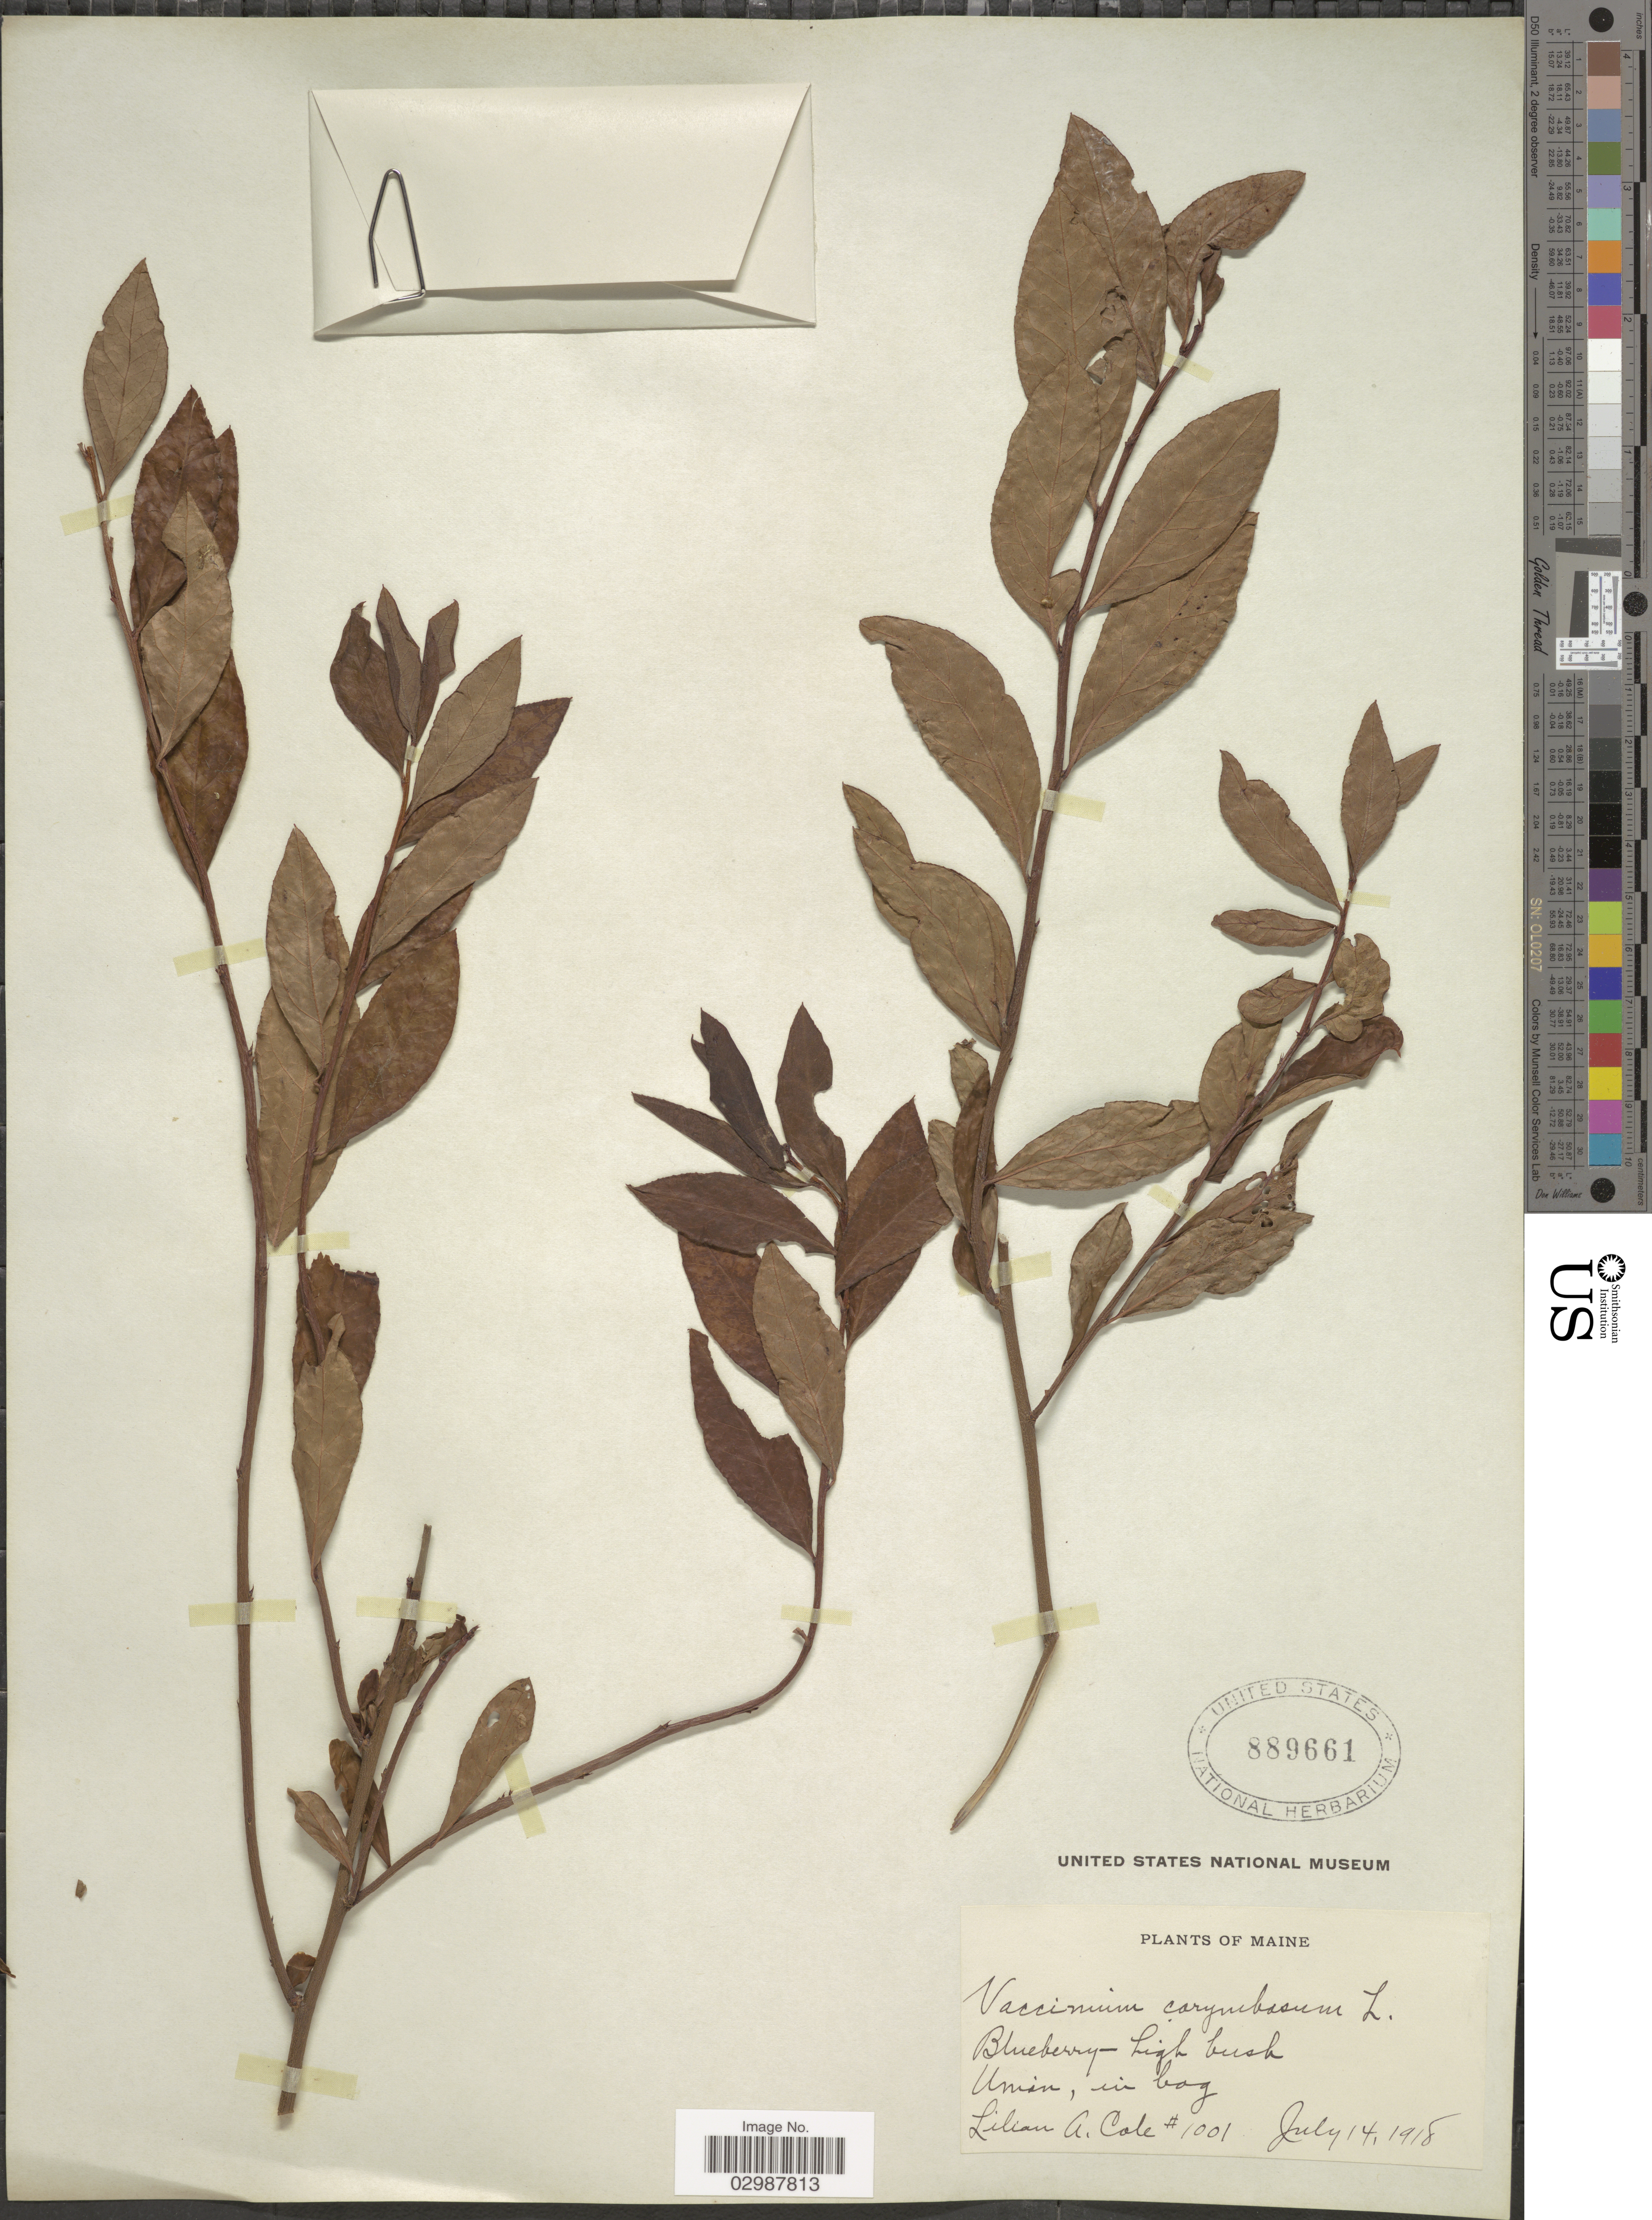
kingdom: Plantae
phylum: Tracheophyta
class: Magnoliopsida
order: Ericales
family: Ericaceae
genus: Vaccinium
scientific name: Vaccinium corymbosum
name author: L.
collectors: L. A. Cole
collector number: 1001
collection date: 1918-07-14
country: United States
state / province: Maine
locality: Union, in bog.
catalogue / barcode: US 889661